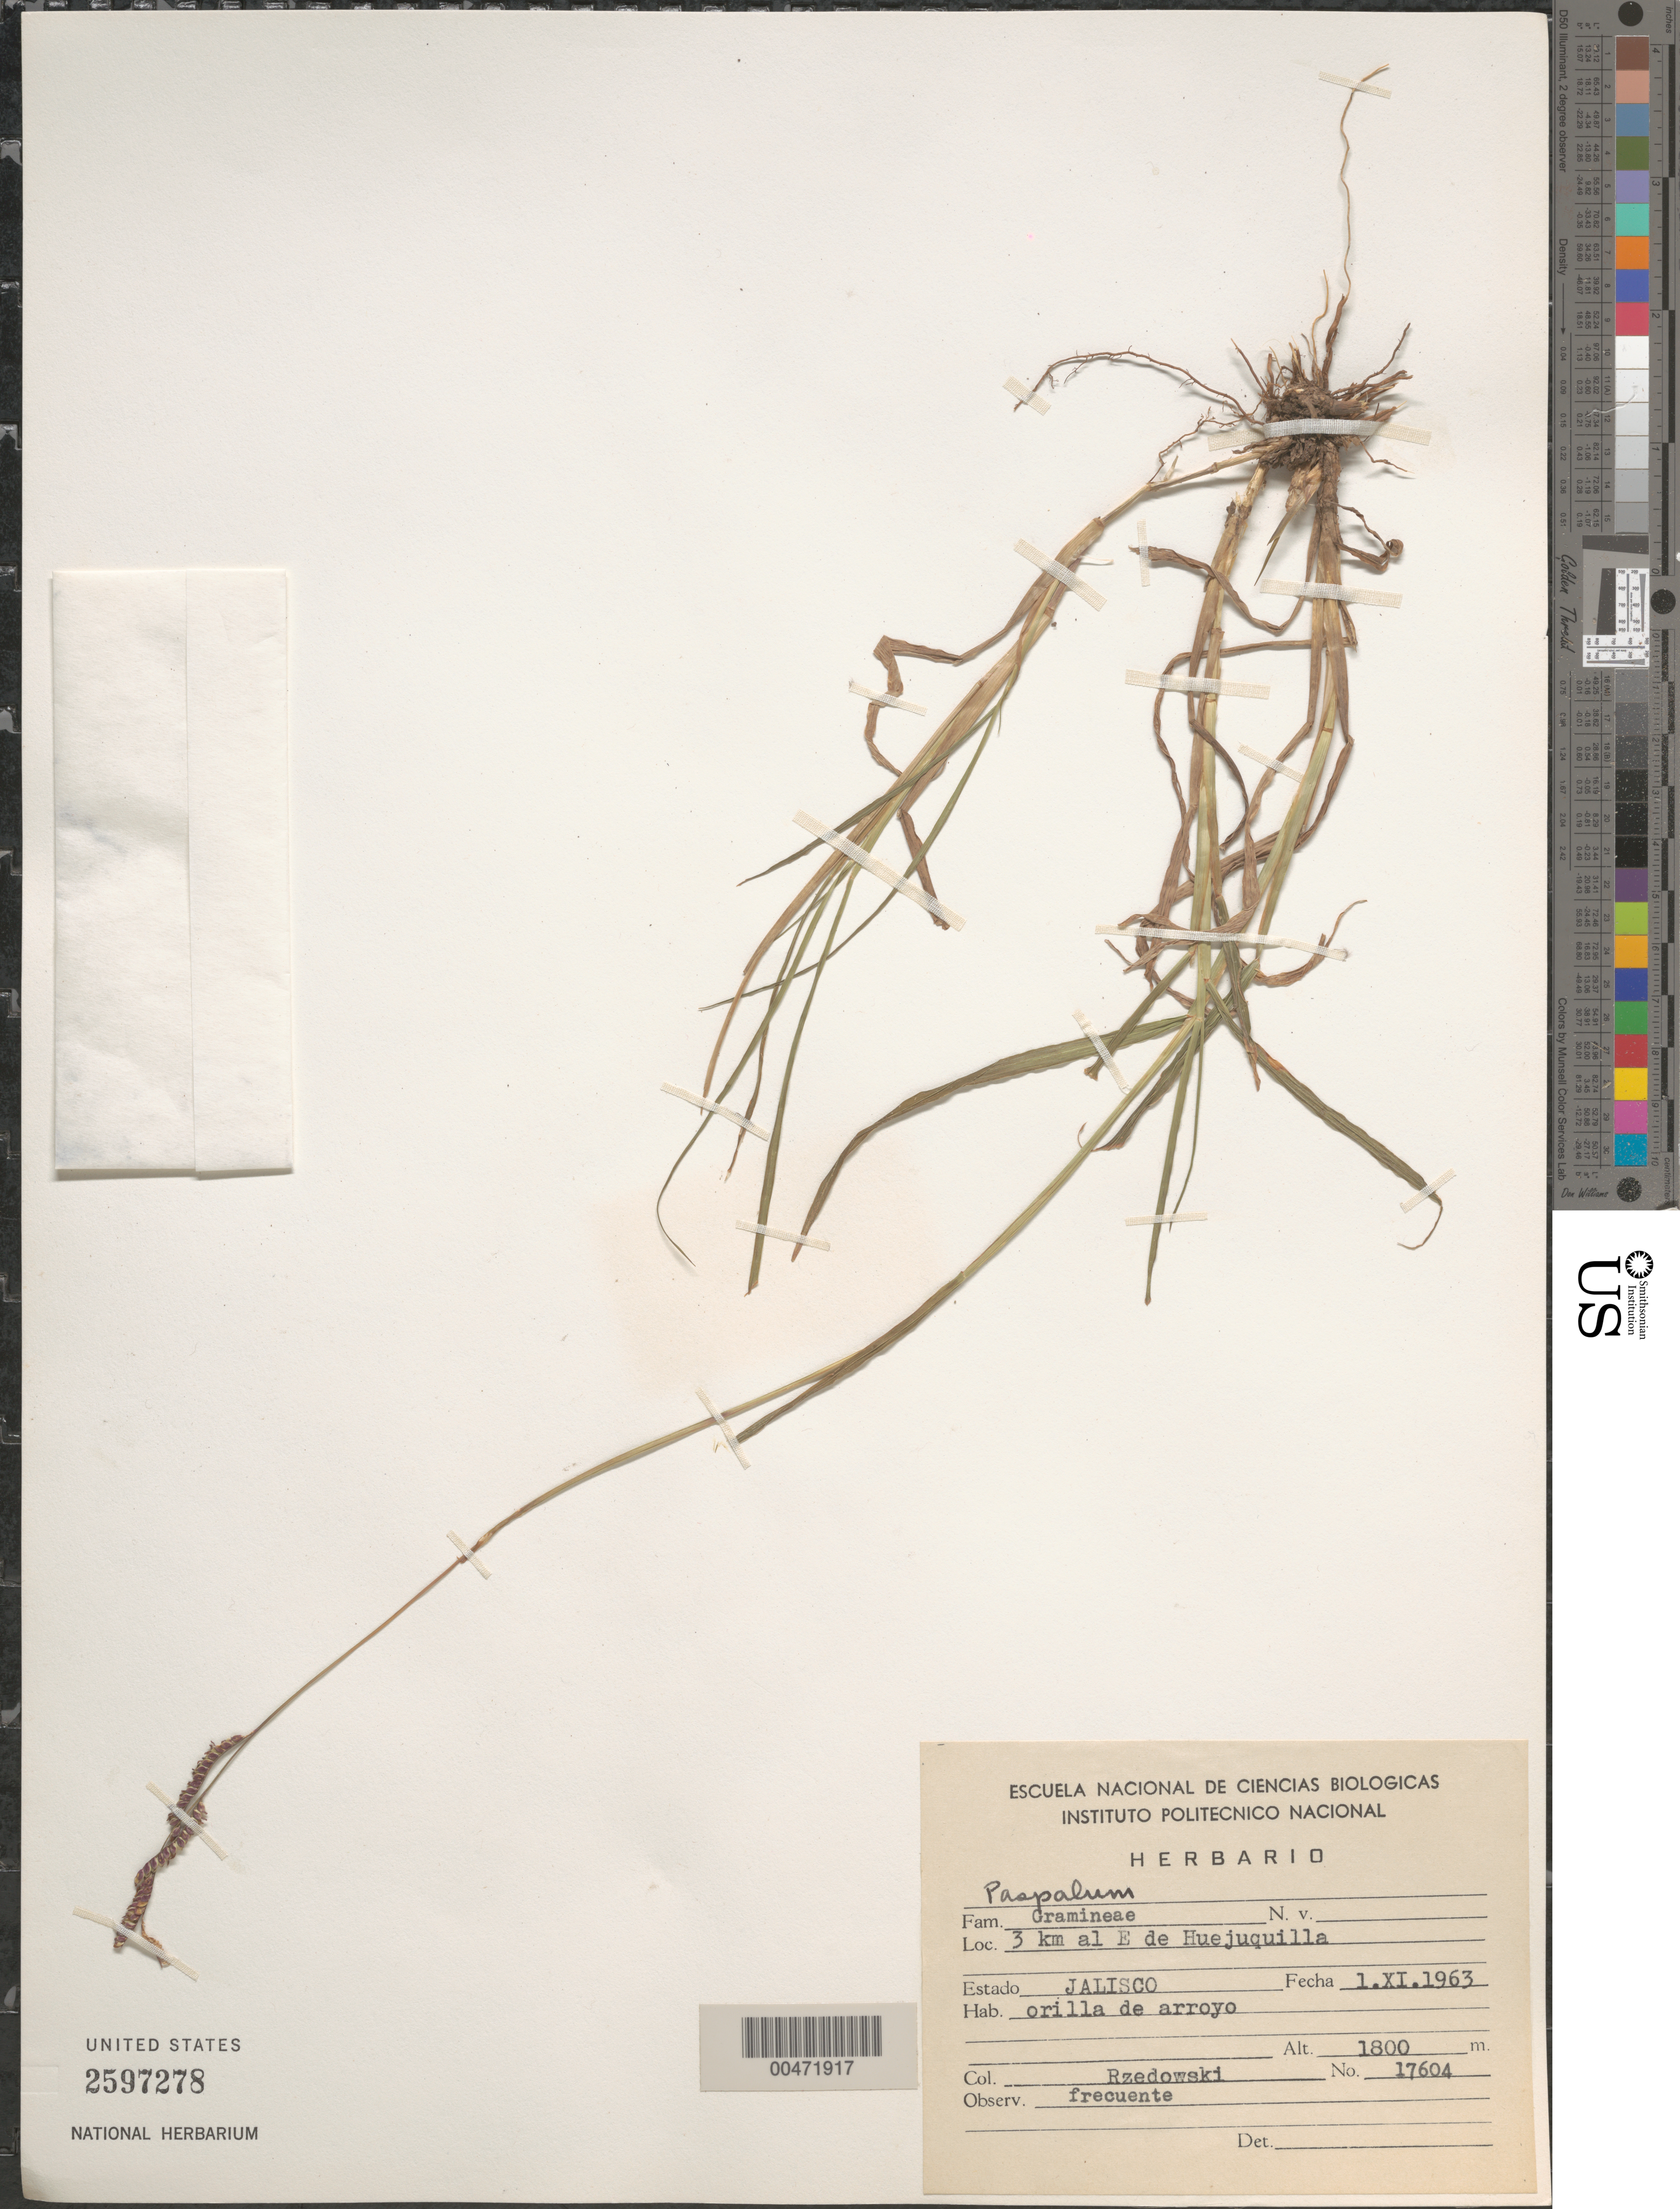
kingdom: Plantae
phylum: Tracheophyta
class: Liliopsida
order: Poales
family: Poaceae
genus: Paspalum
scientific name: Paspalum sp.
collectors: J. Rzedowski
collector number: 17604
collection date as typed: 1 Nov 1963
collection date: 1963-11-01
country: Mexico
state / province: Jalisco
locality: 3 km E of Huejuquilla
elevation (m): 1800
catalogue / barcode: US 2597278